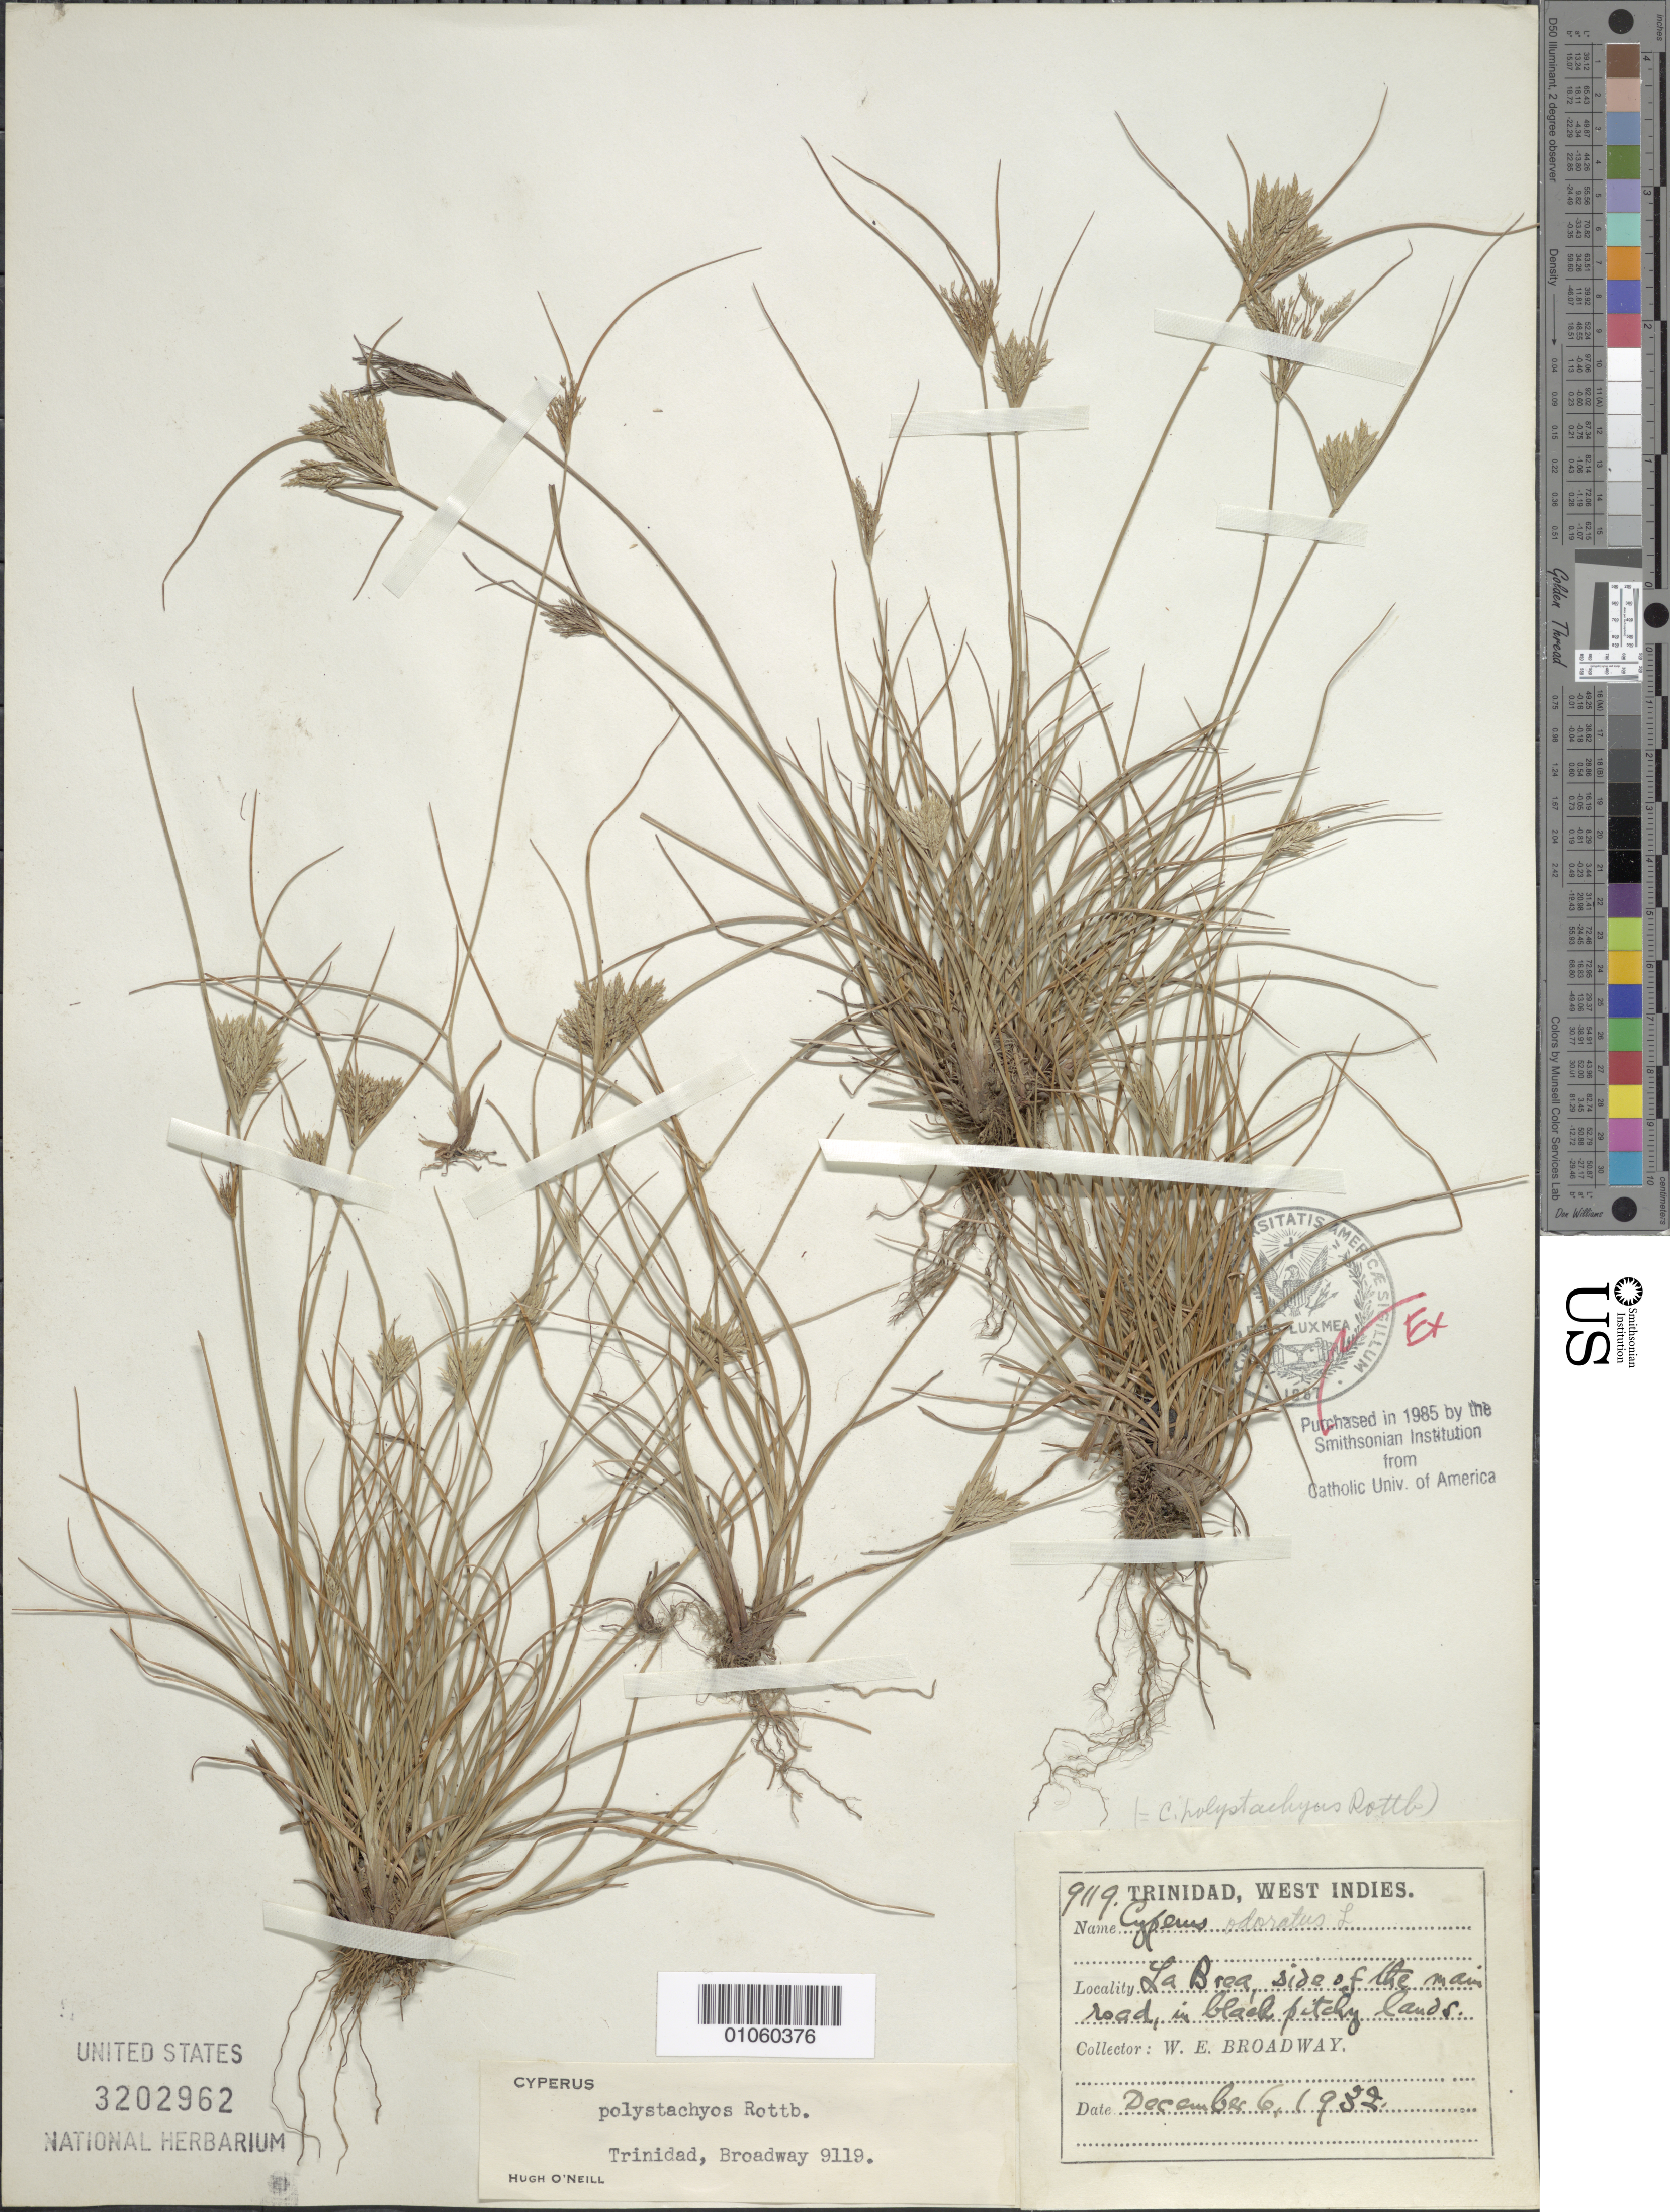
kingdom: Plantae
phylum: Tracheophyta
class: Liliopsida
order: Poales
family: Cyperaceae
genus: Cyperus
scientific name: Cyperus polystachyos var. polystachyos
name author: Rottb.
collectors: W. E. Broadway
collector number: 9119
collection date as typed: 06 Dec 1932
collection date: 1932-12-06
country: Trinidad and Tobago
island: Trinidad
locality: La Brea, side of the main road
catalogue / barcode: US 3202962